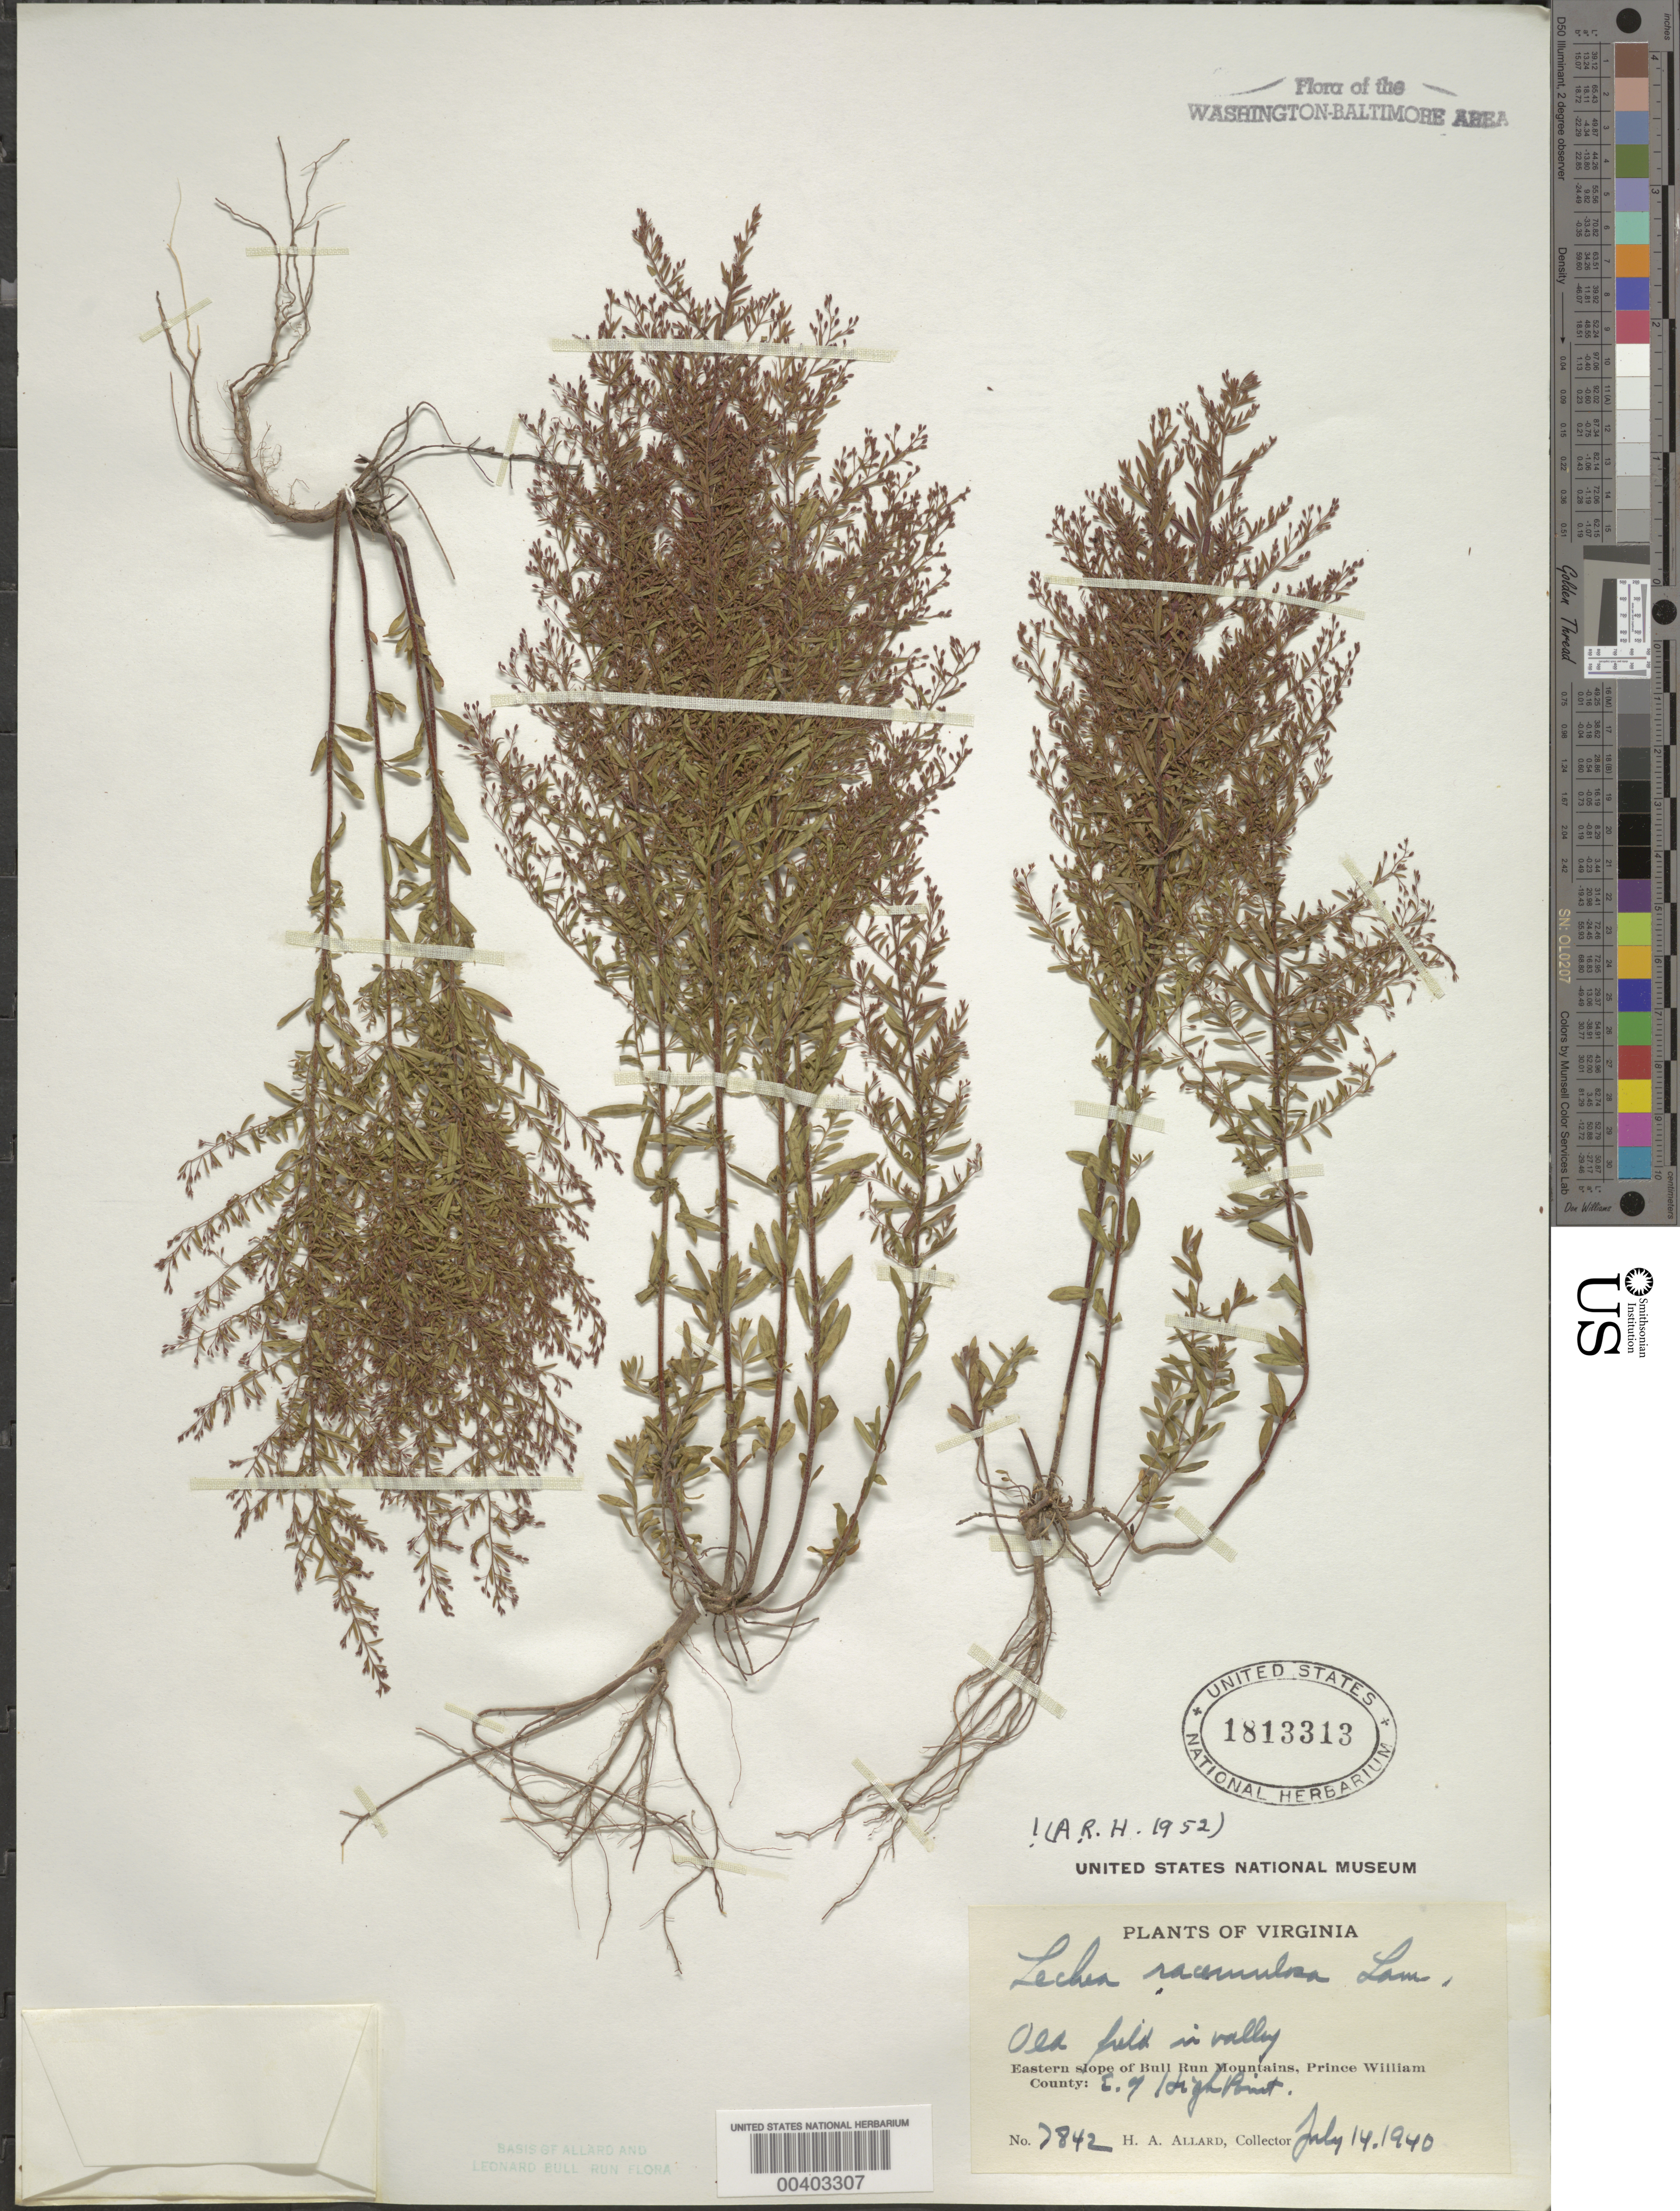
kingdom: Plantae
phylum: Tracheophyta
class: Magnoliopsida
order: Malvales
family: Cistaceae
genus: Lechea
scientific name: Lechea racemulosa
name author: Michx.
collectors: H. A. Allard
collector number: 7842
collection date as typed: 14 Jul 1940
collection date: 1940-07-14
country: United States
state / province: Virginia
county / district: Prince William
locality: East of High Point cliffs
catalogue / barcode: US 1813313